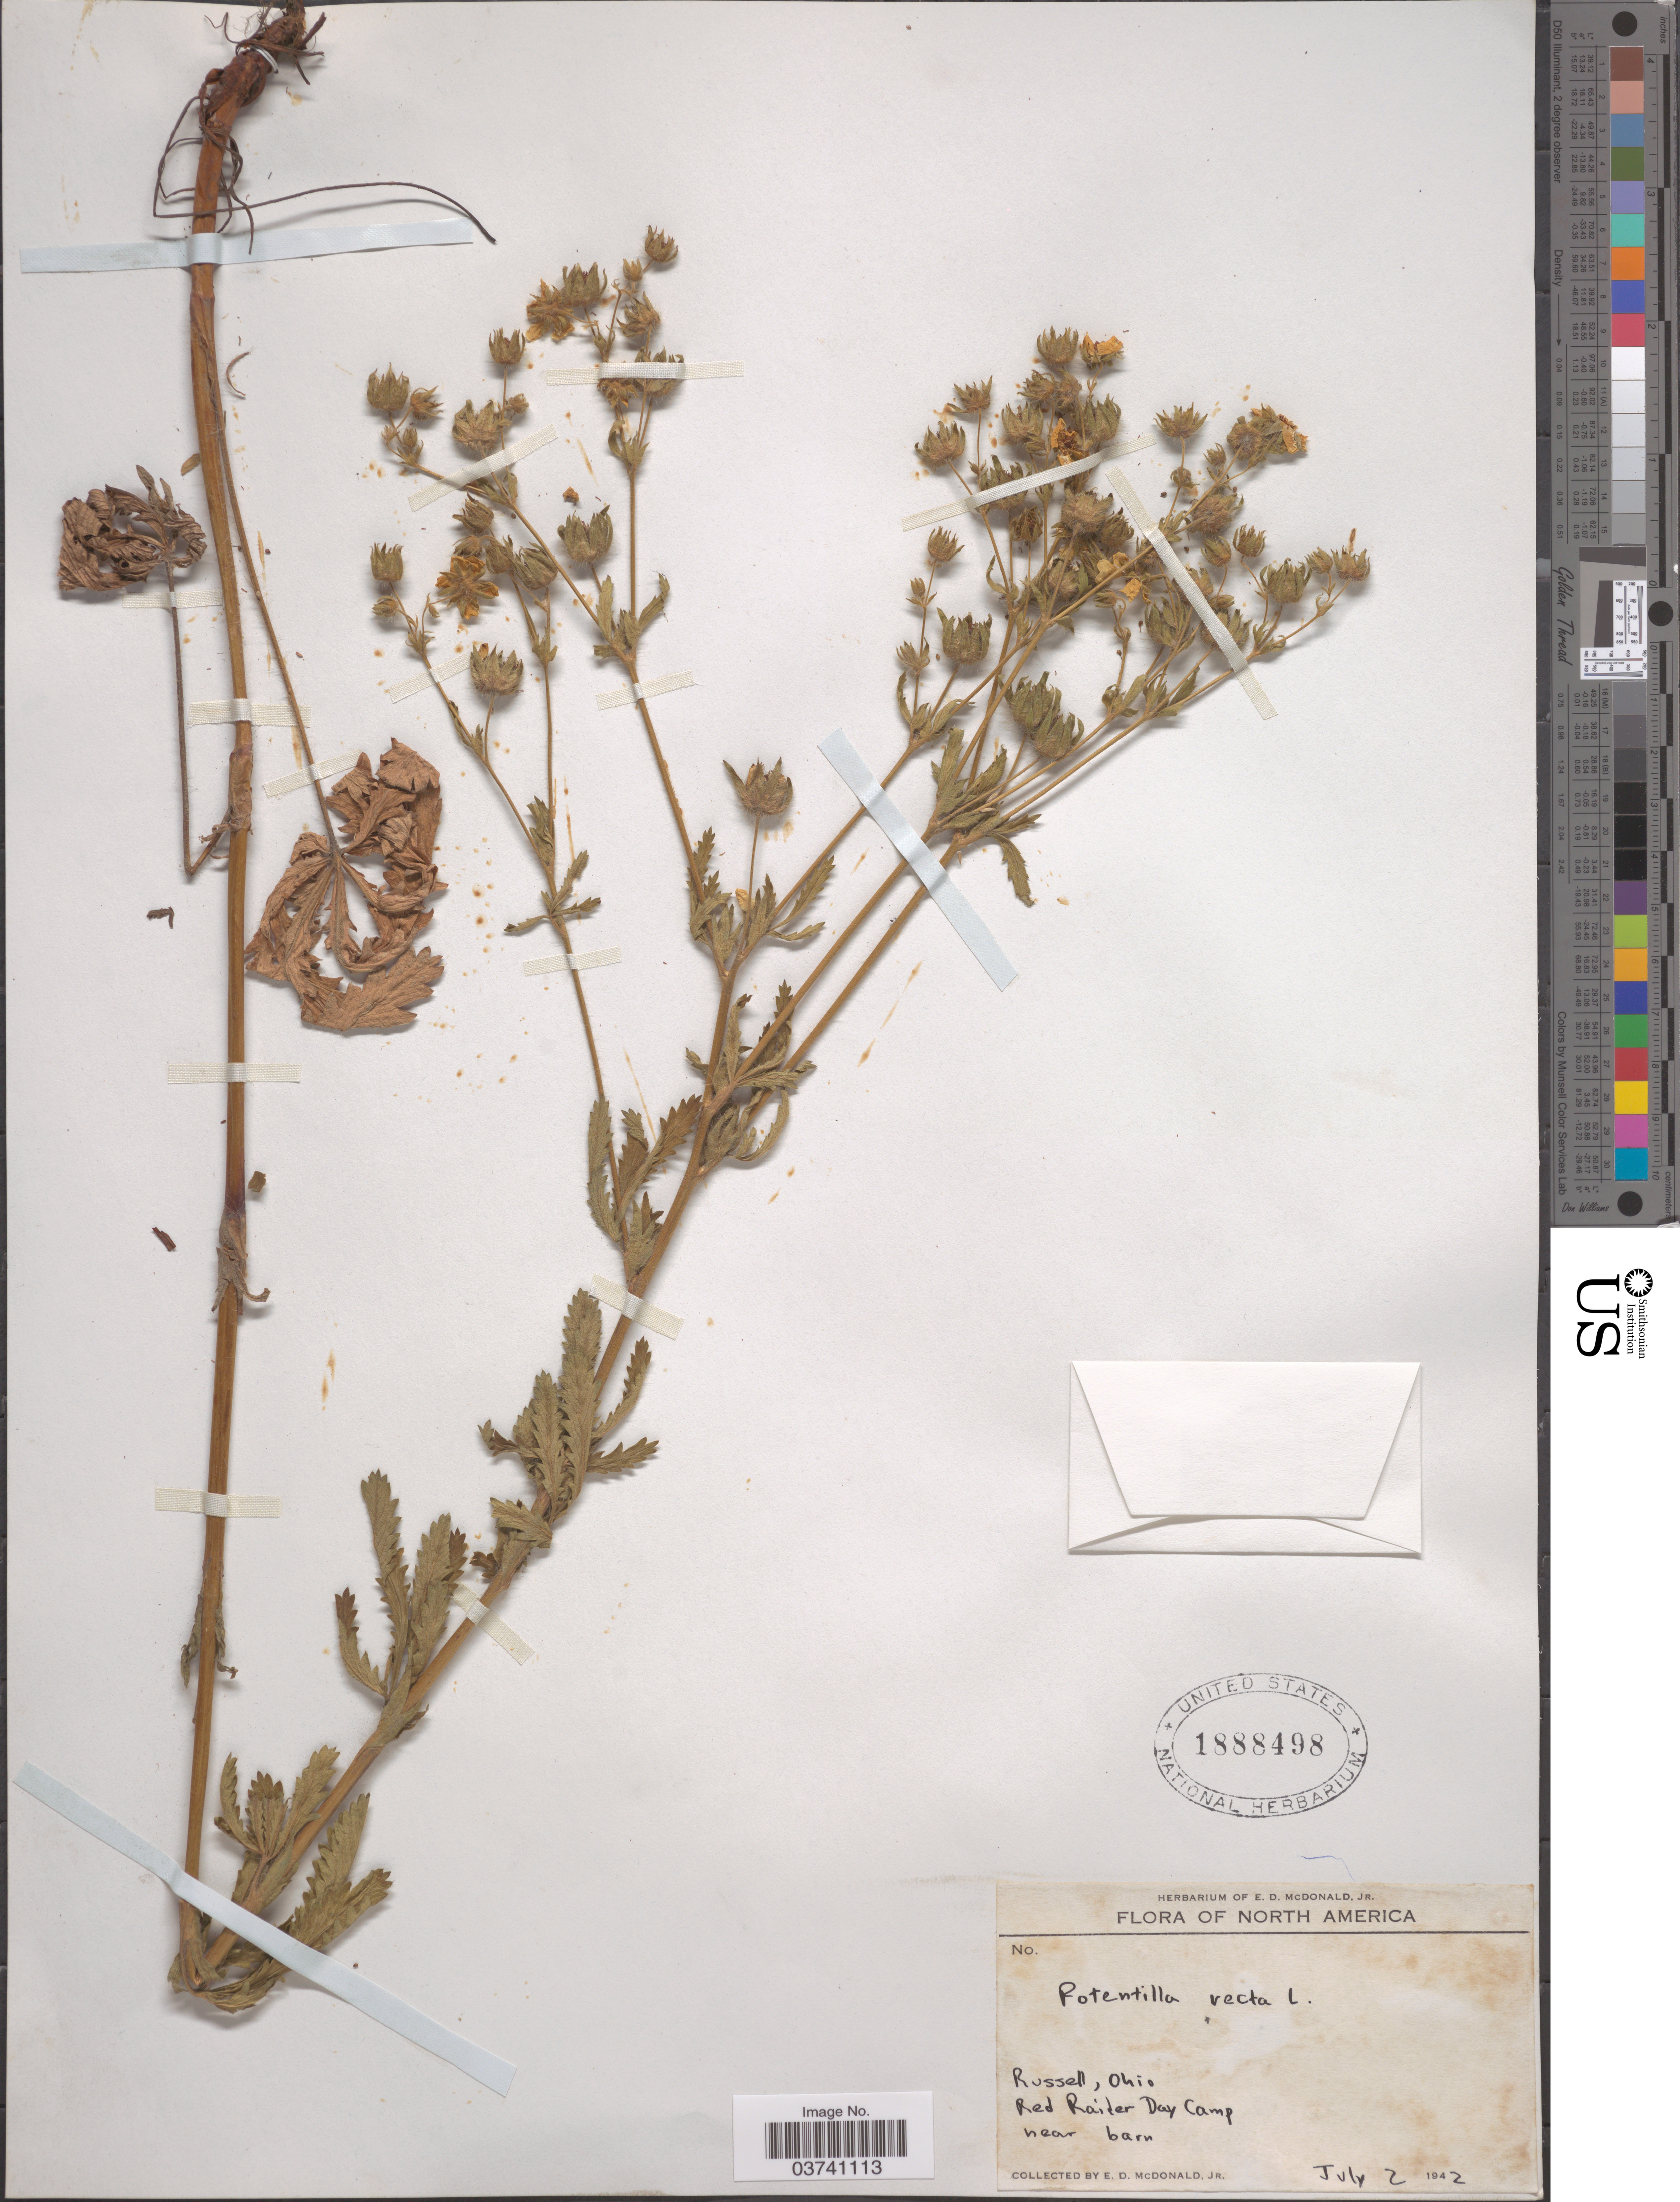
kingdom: Plantae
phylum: Tracheophyta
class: Magnoliopsida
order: Rosales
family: Rosaceae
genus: Potentilla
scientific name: Potentilla recta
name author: L.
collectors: E. D. McDonald Jr.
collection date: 1942-07-02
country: United States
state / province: Ohio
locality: Russell, Red Raiter Day Camp near barn.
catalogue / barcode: US 1888498